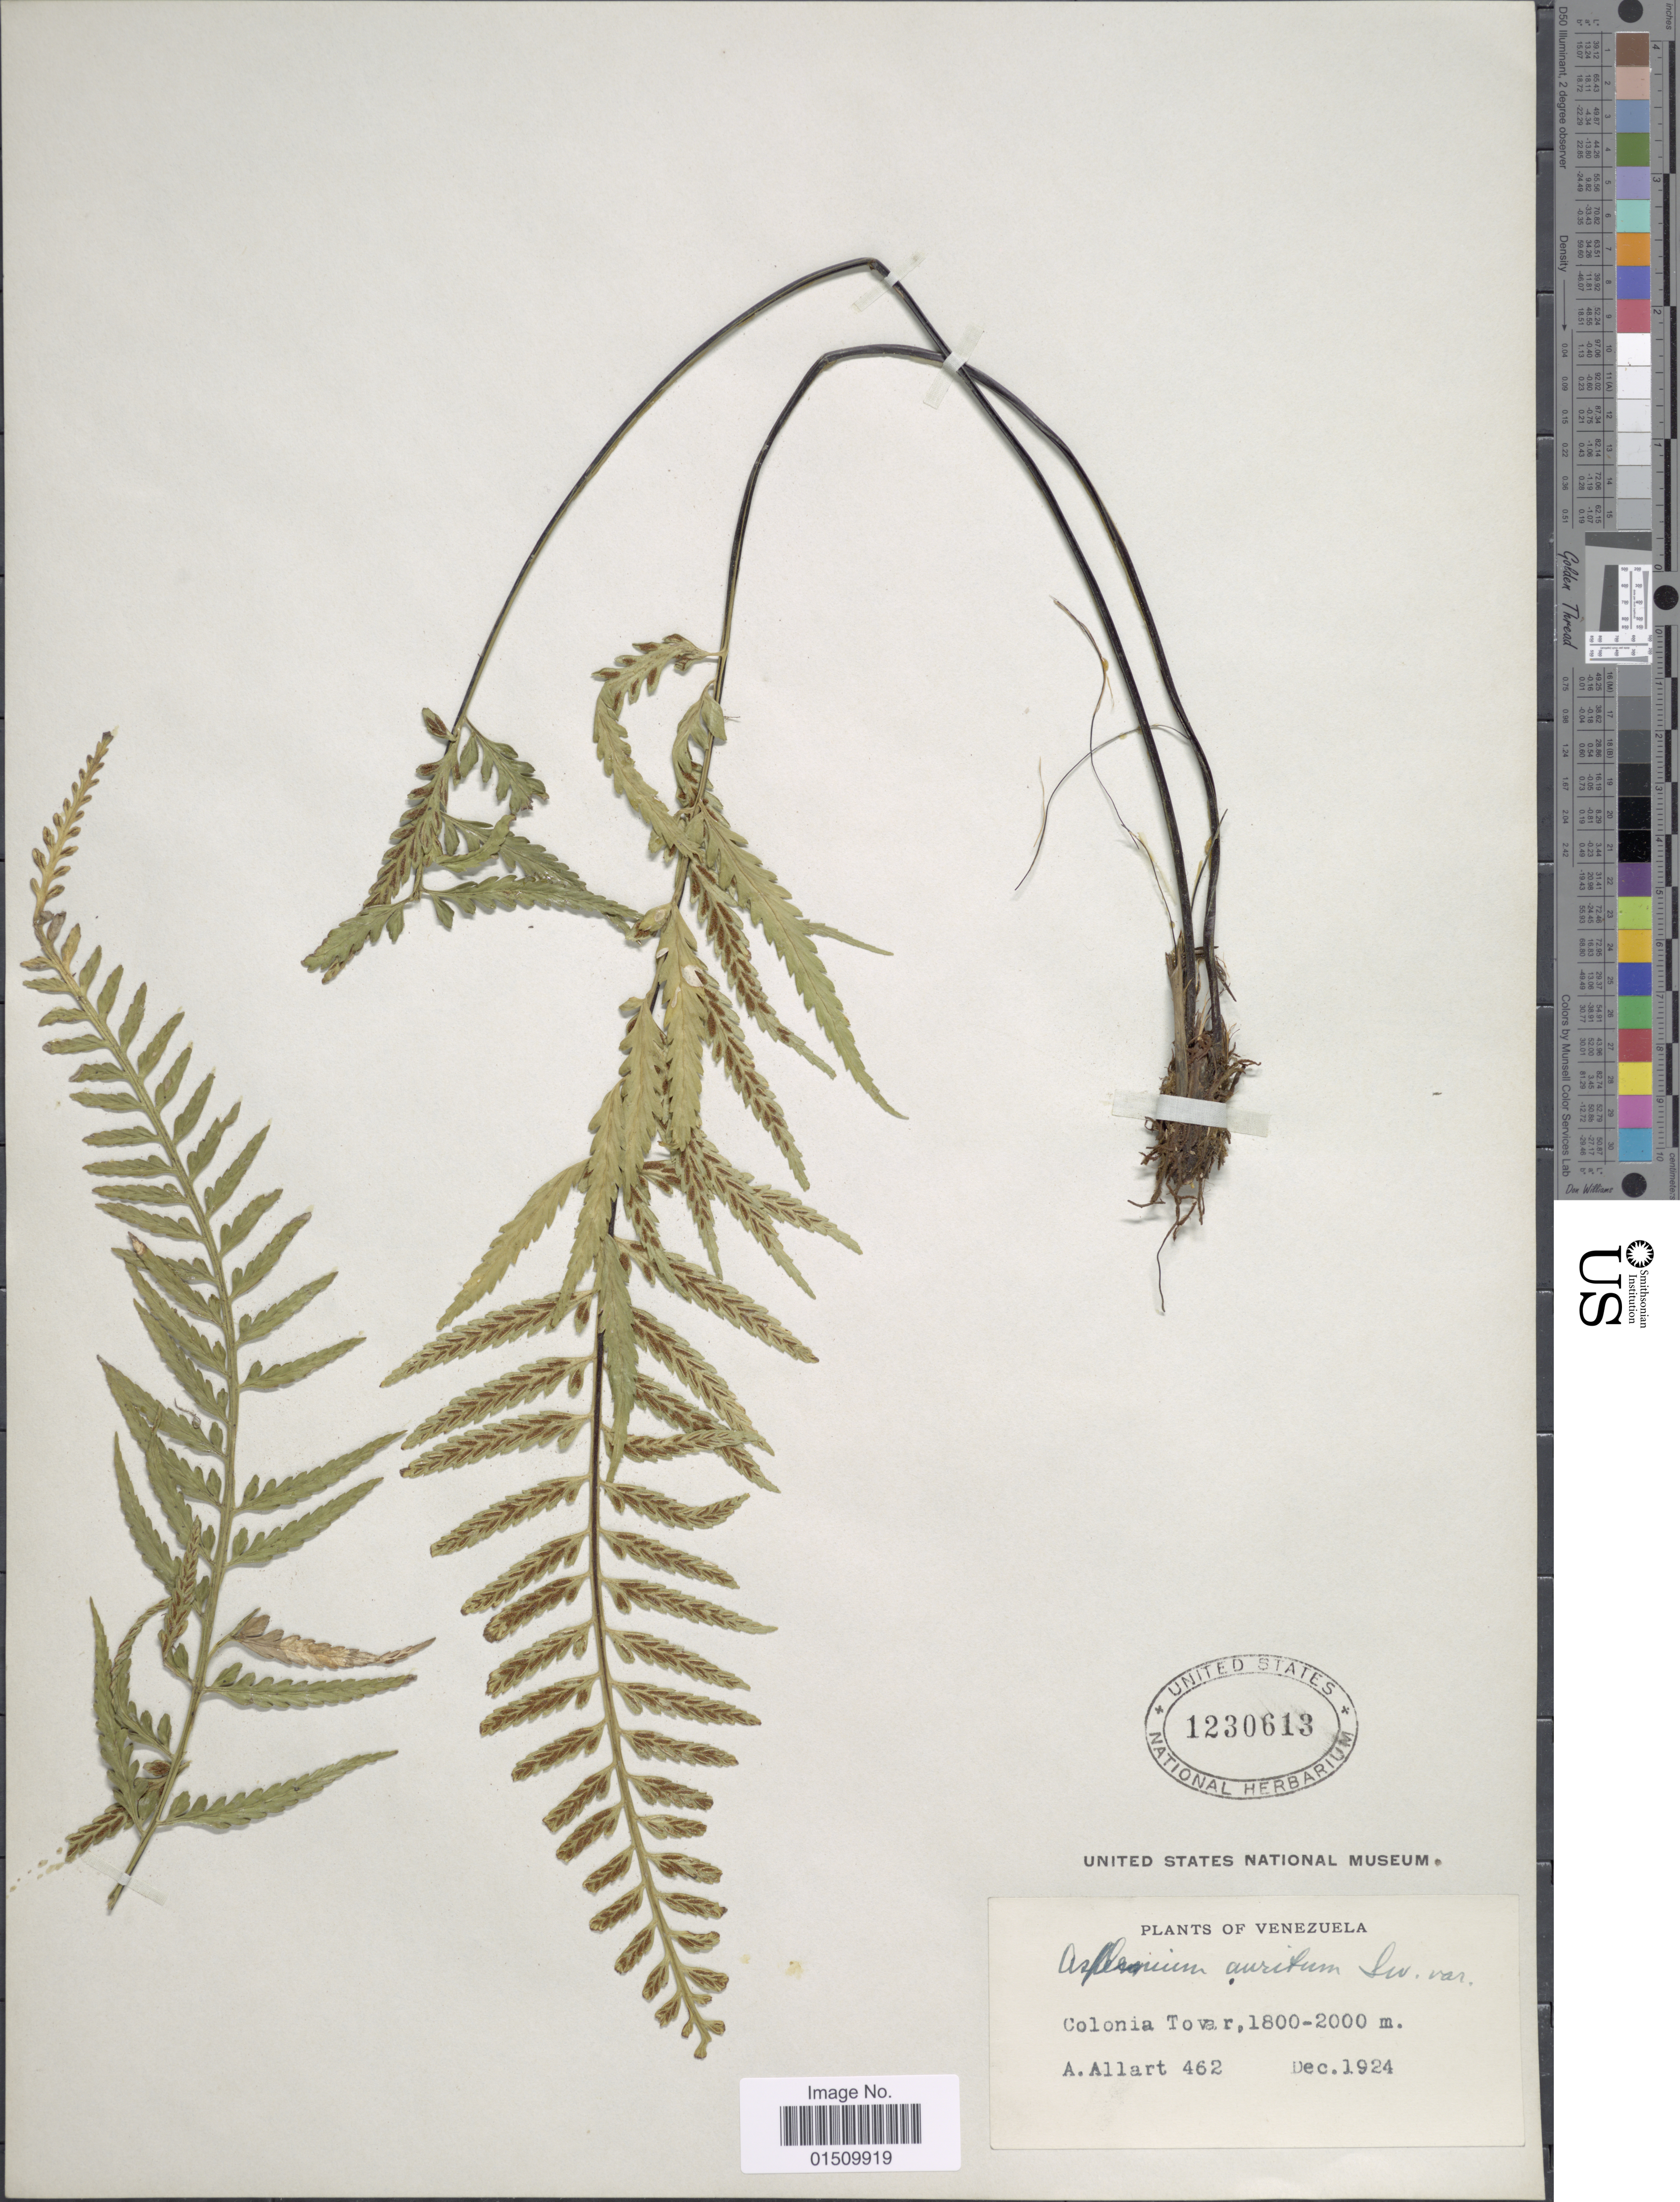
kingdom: Plantae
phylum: Tracheophyta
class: Polypodiopsida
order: Polypodiales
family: Aspleniaceae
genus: Asplenium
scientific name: Asplenium auritum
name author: Sw.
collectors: A. Allart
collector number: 462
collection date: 1924-12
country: Venezuela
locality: Venezuela, Colonia Tovar.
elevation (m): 1800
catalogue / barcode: US 1230613